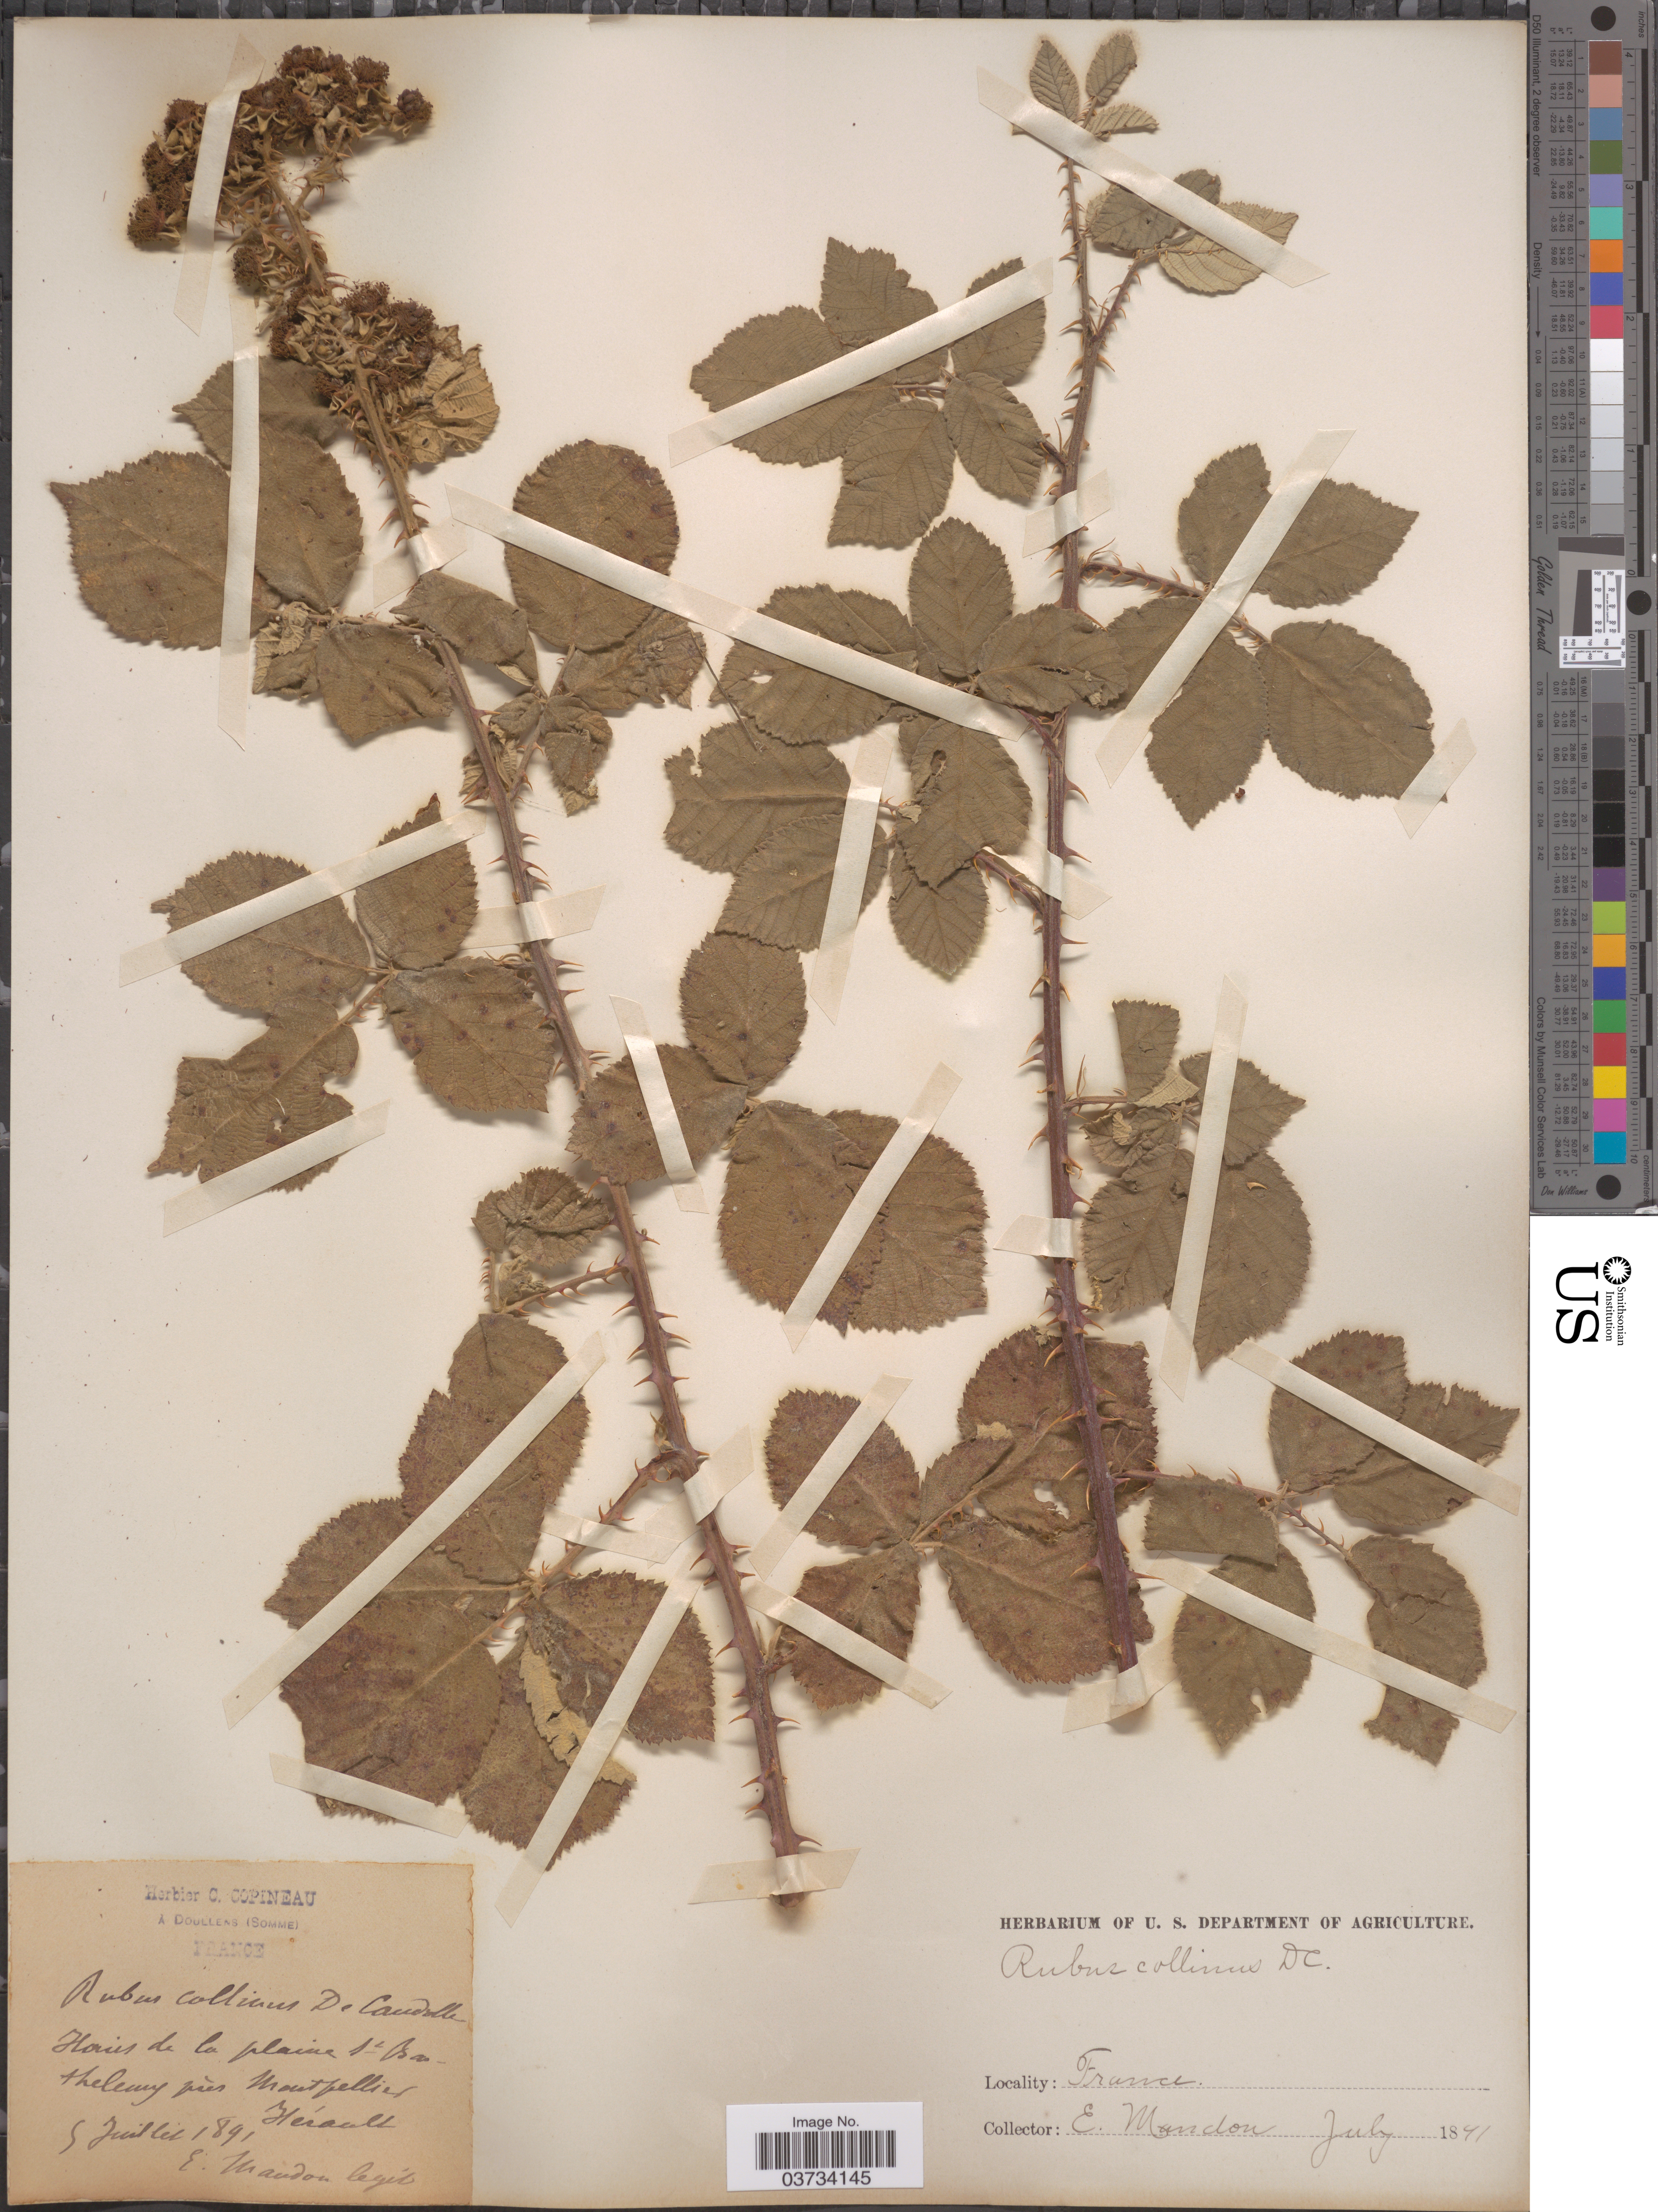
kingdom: Plantae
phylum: Tracheophyta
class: Magnoliopsida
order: Rosales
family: Rosaceae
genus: Rubus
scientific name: Rubus collinus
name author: DC.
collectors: E. Mandon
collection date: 1891-07-05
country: France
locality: Haies de la plaine St Barthelemy prés Montpellier Hérault.